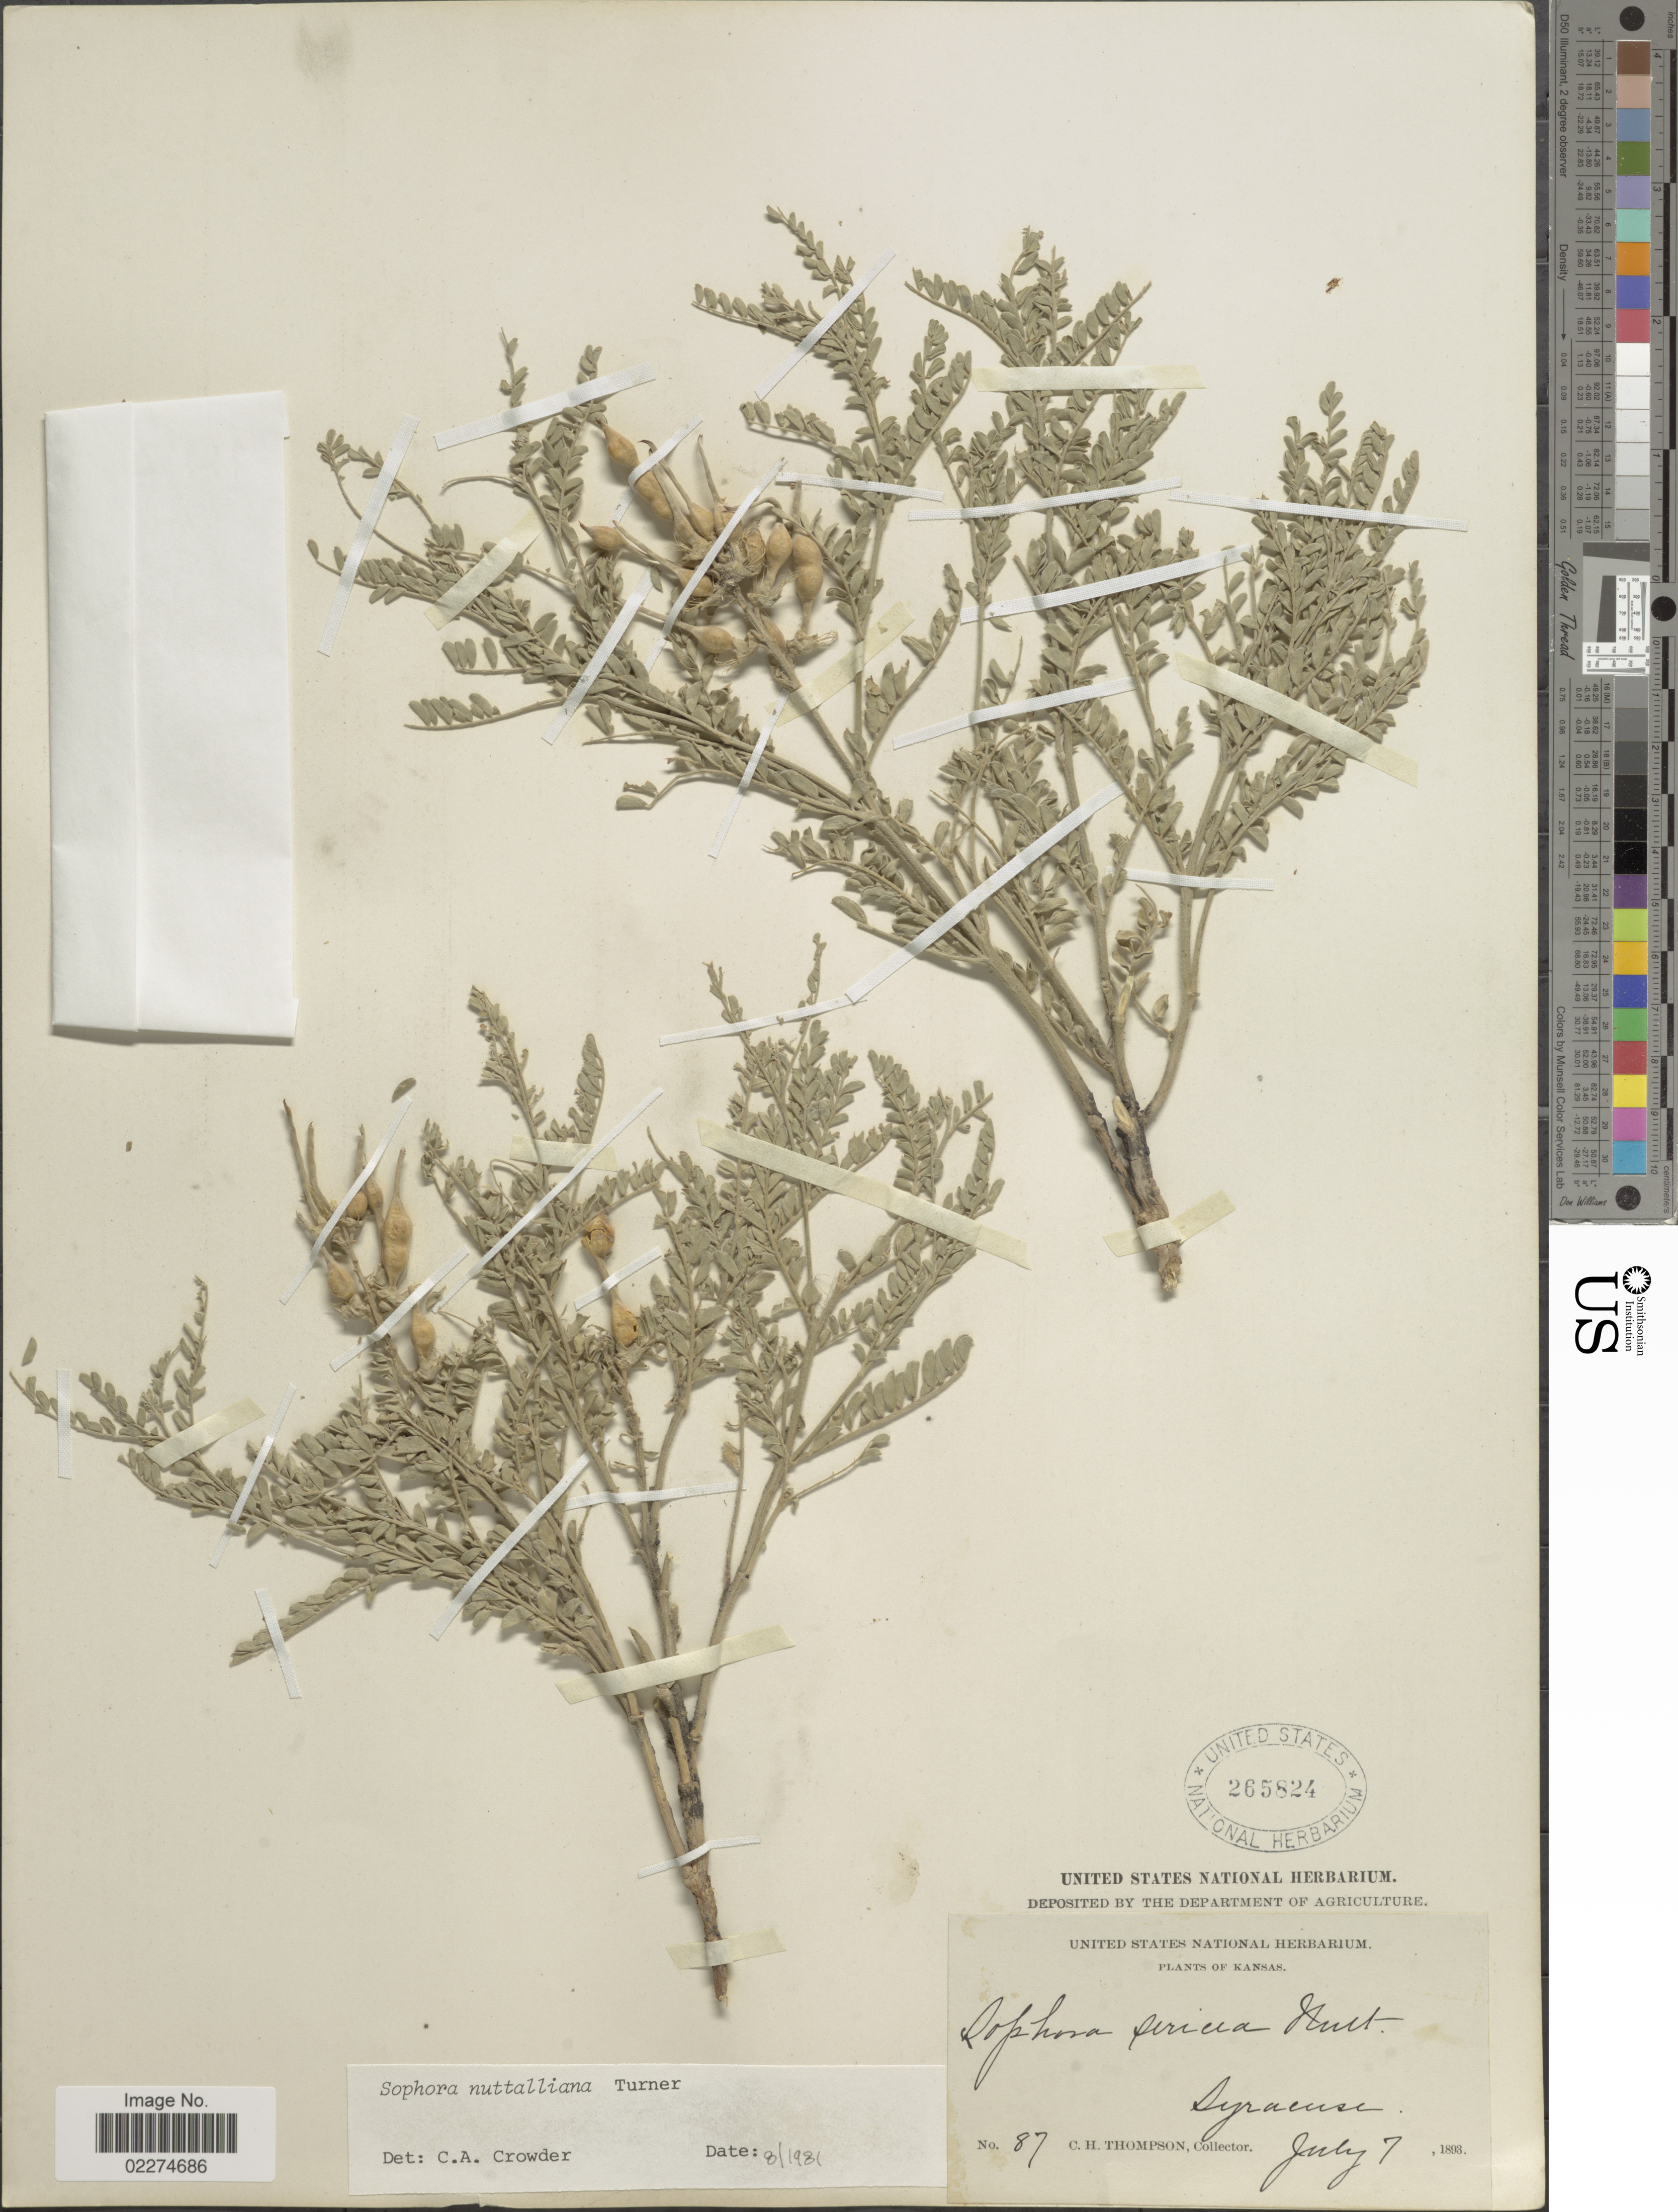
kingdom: Plantae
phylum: Tracheophyta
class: Magnoliopsida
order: Fabales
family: Fabaceae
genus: Sophora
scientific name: Sophora nuttalliana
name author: B.L. Turner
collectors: C. H. Thompson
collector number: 87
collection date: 1893-07-07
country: United States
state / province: Kansas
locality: Syracuse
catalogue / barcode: US 265824